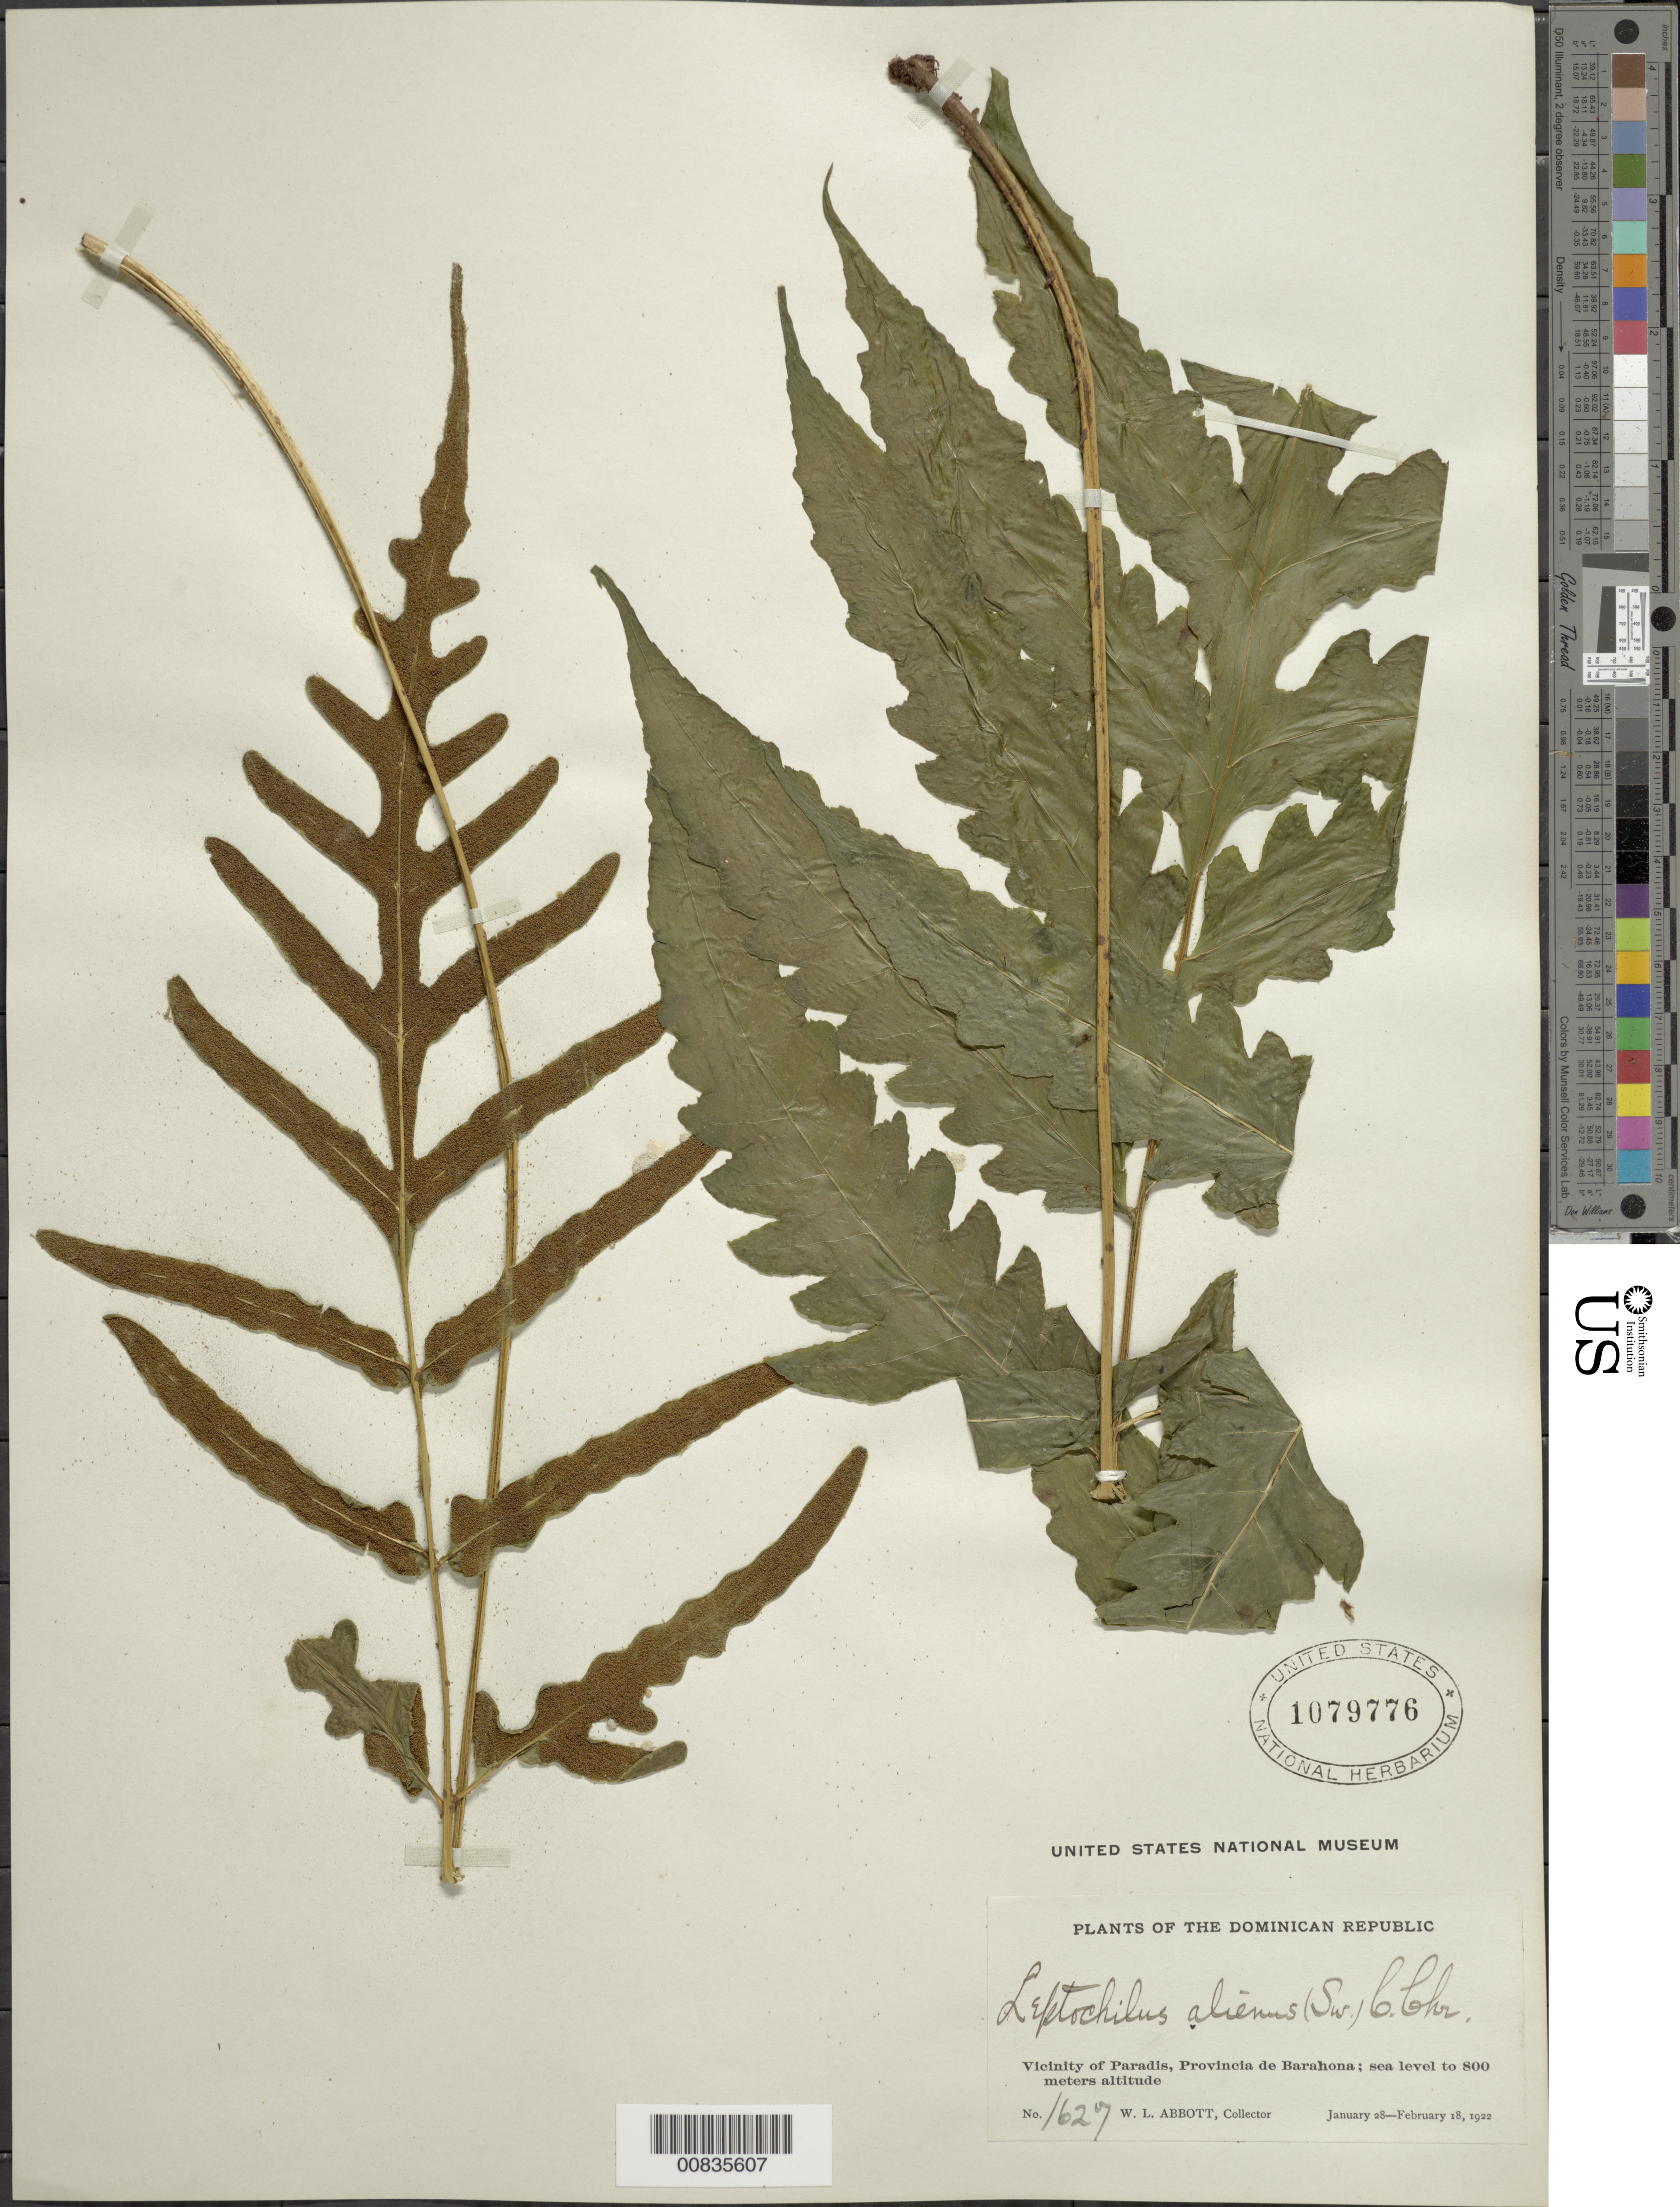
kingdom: Plantae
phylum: Tracheophyta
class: Polypodiopsida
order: Polypodiales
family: Dryopteridaceae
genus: Bolbitis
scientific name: Bolbitis portoricensis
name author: (Spreng.) Hennipman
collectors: W. L. Abbott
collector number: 1627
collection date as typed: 28 Jan 1922 to 18 Feb 1922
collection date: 1922-01-28/1922-02-18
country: Dominican Republic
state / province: Barahona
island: Hispaniola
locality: Paradis vicinity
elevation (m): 0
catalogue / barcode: US 1079776